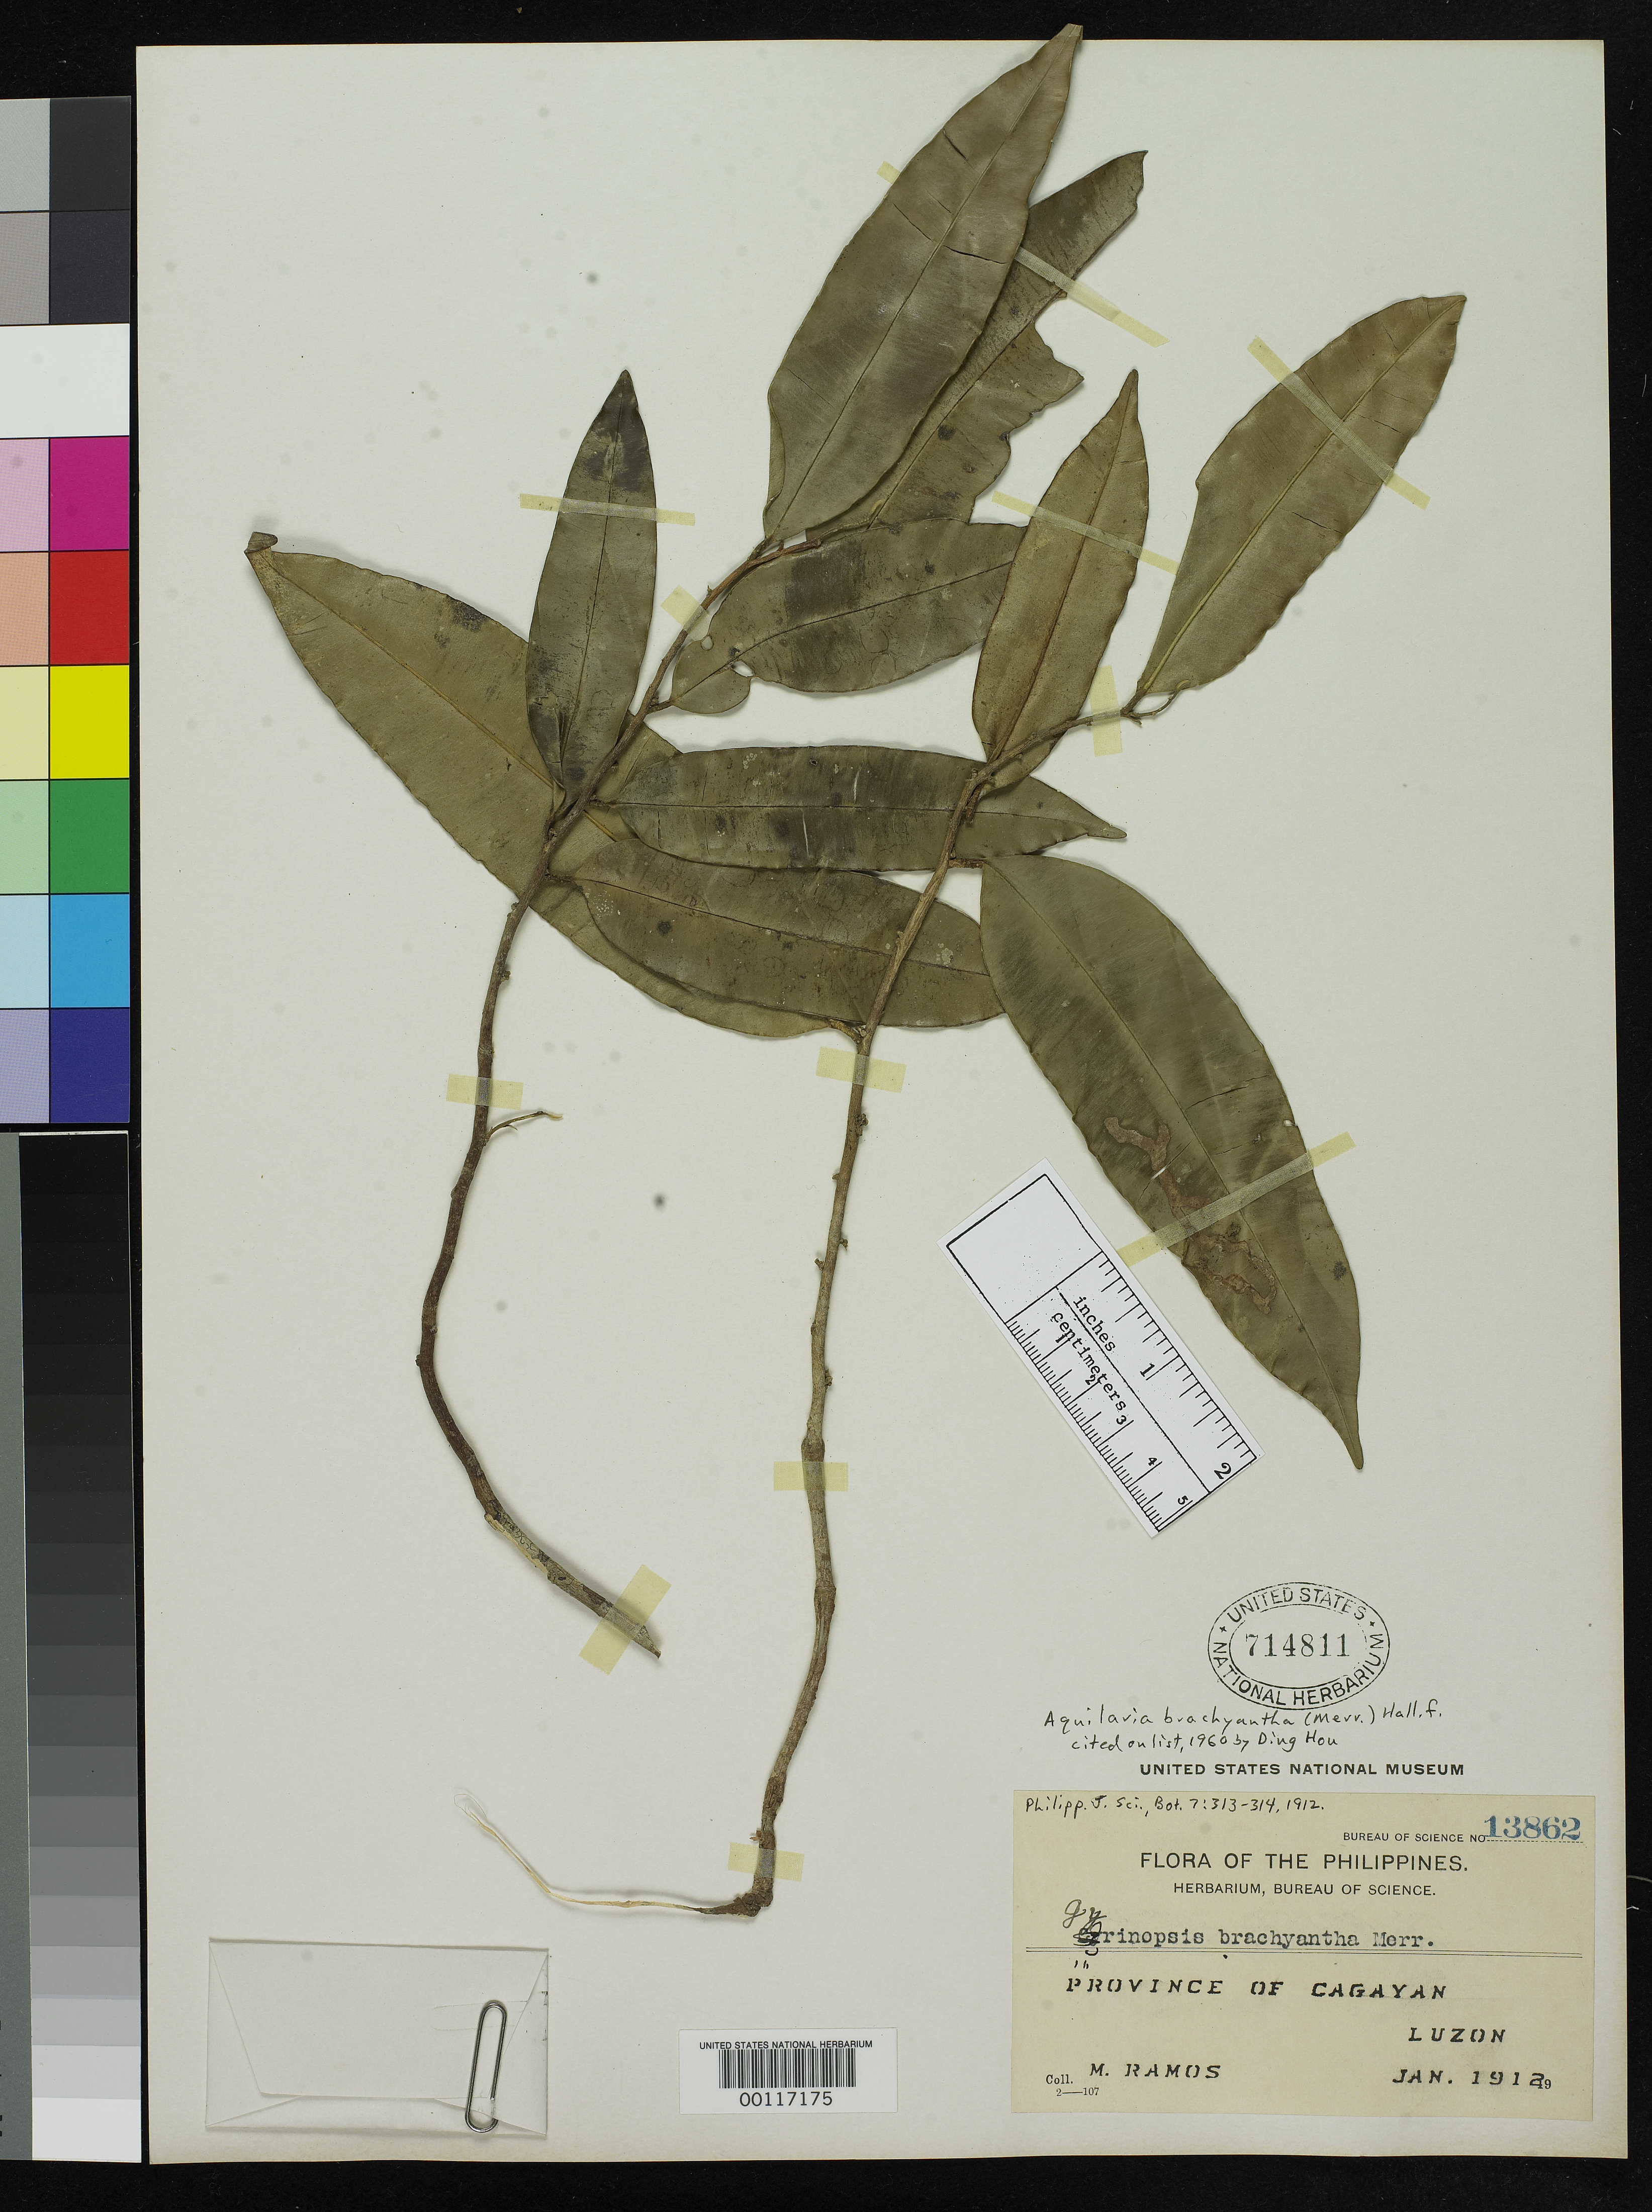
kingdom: Plantae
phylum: Tracheophyta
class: Magnoliopsida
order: Malvales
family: Thymelaeaceae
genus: Gyrinopsis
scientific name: Gyrinopsis brachyantha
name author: Merr.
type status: Isotype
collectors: M. Ramos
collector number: Bur. Sci. 13862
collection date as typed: Jan 1912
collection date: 1912-01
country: Philippines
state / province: Cagayan Valley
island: Luzon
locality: Cagayan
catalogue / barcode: US 714811